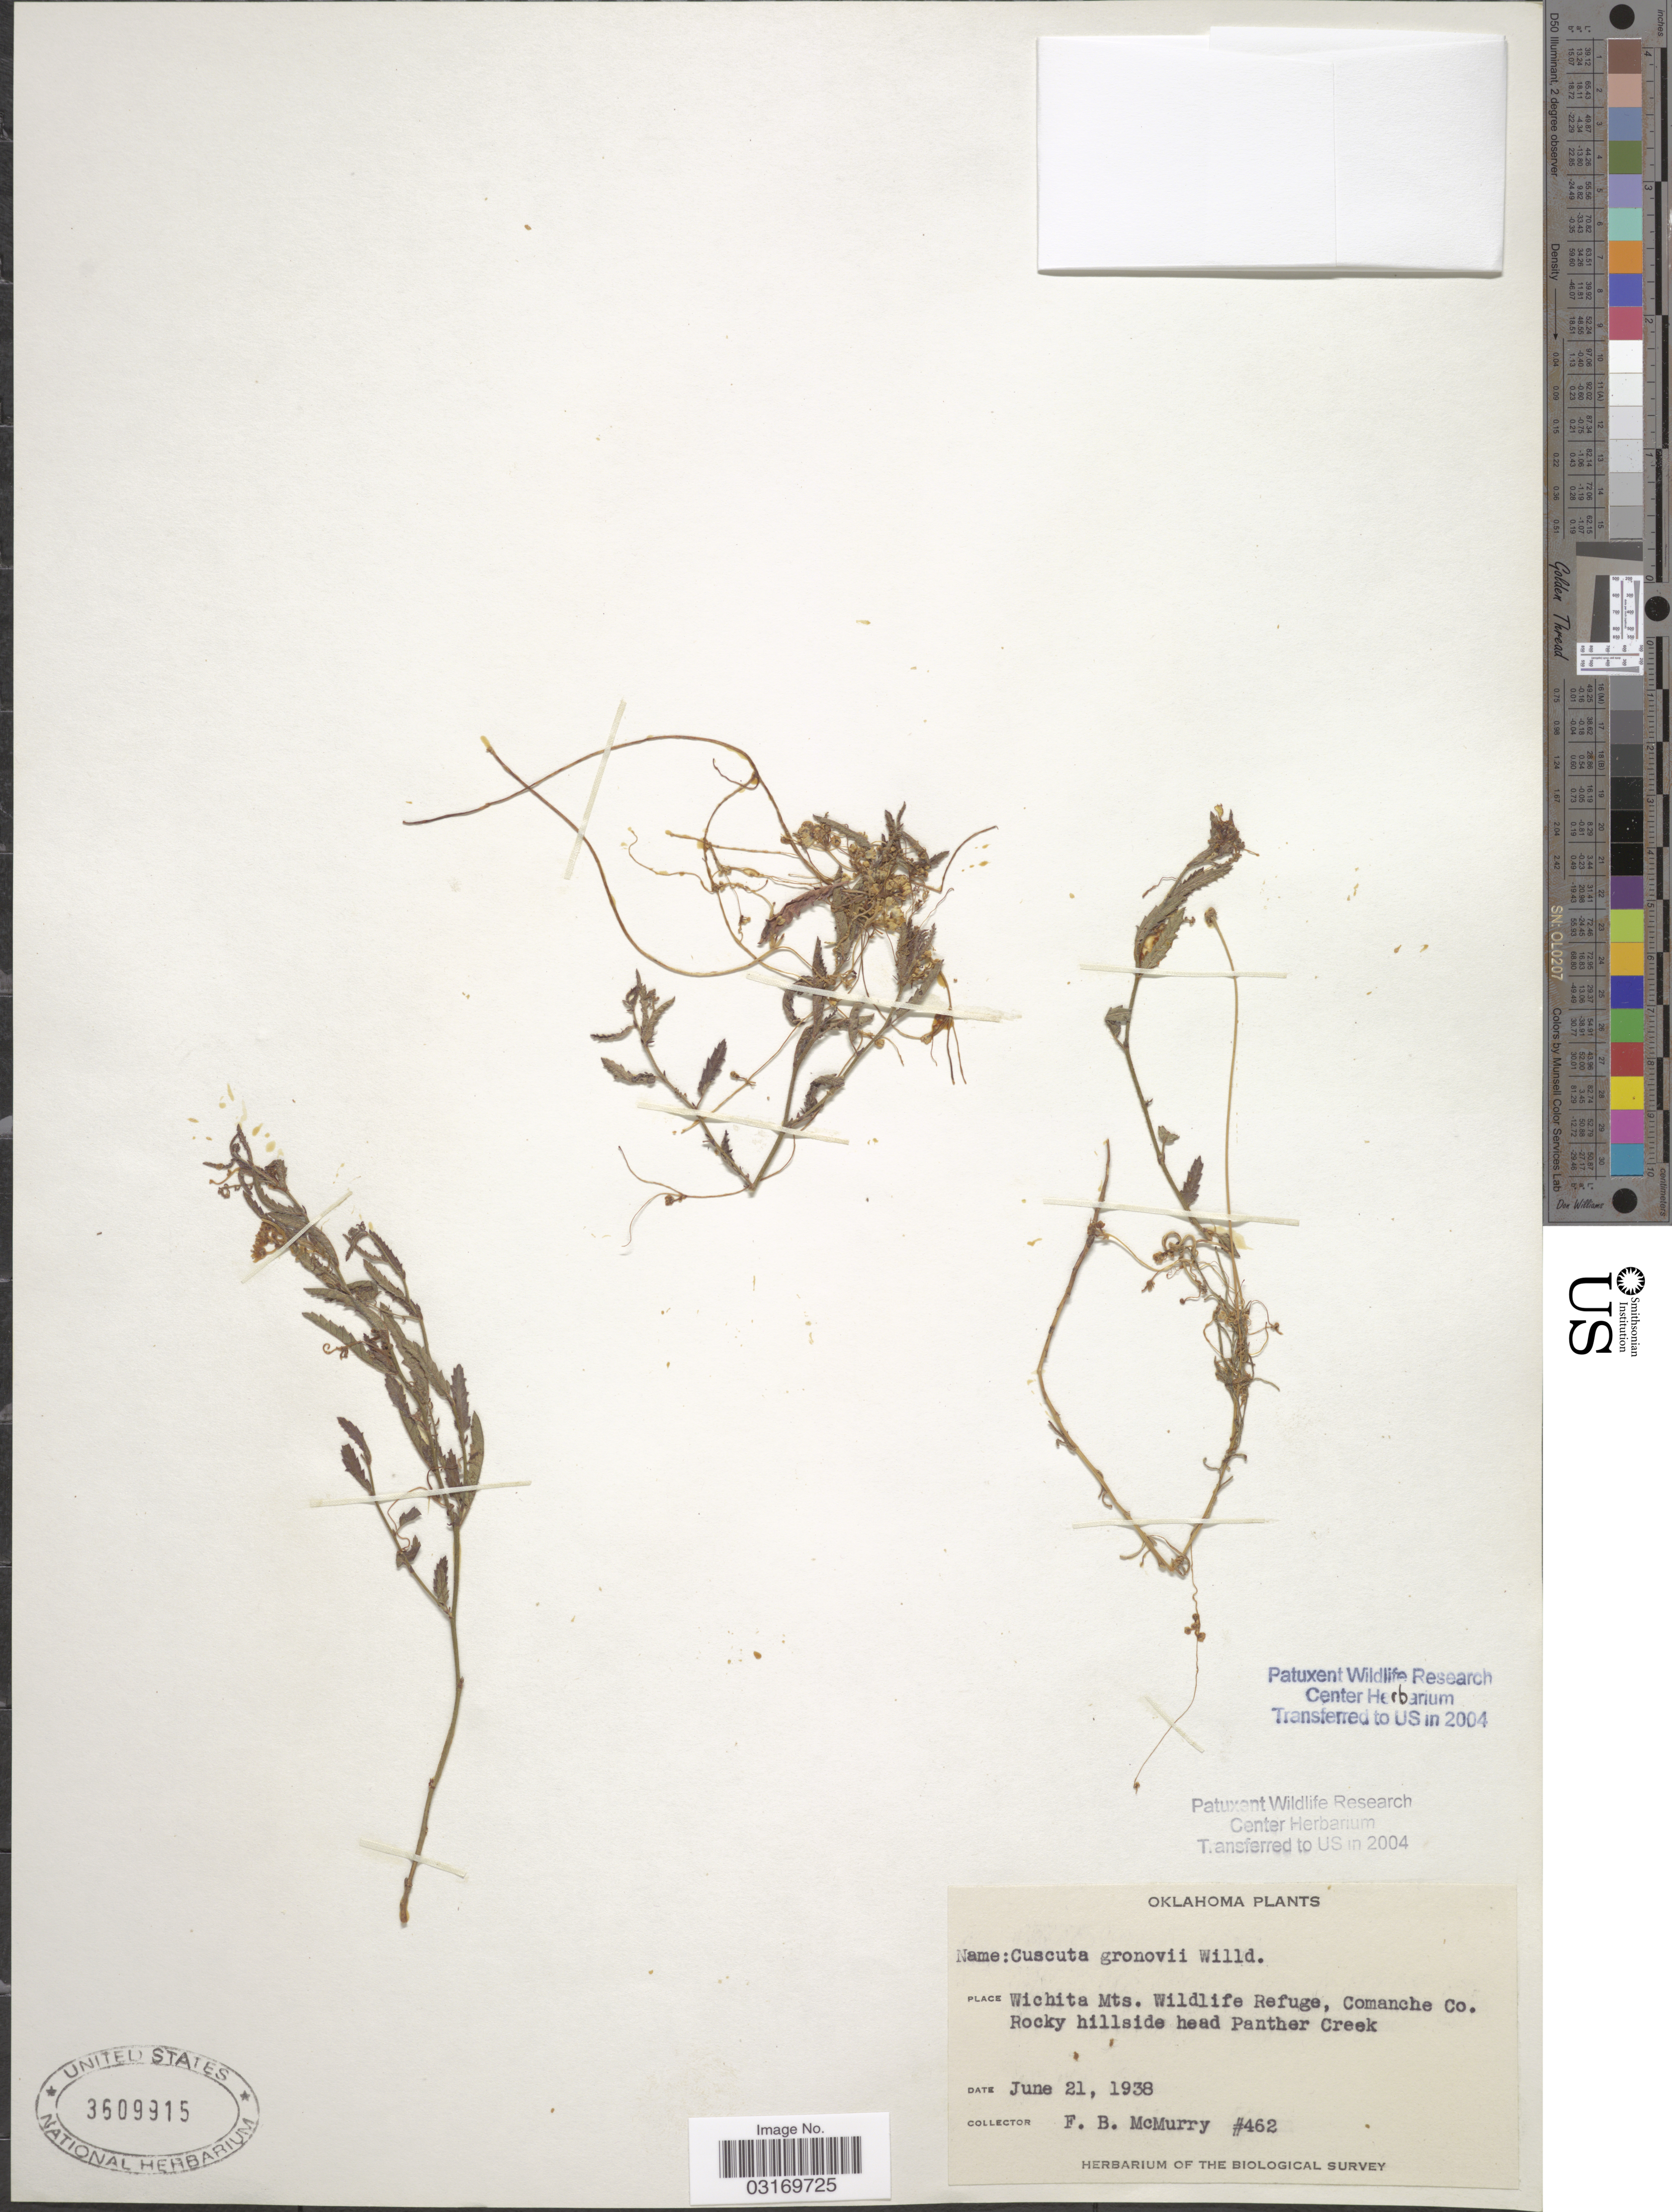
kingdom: Plantae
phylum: Tracheophyta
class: Magnoliopsida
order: Solanales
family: Convolvulaceae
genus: Cuscuta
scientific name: Cuscuta gronovii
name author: Willd. ex Schult.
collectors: F. B. McMurry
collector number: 462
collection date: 1938-06-21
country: United States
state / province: Oklahoma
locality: Wichita Mts. Wildlife Refuge, Comanche Co. Rocky hillside head Panther Creek.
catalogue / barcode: US 3609915